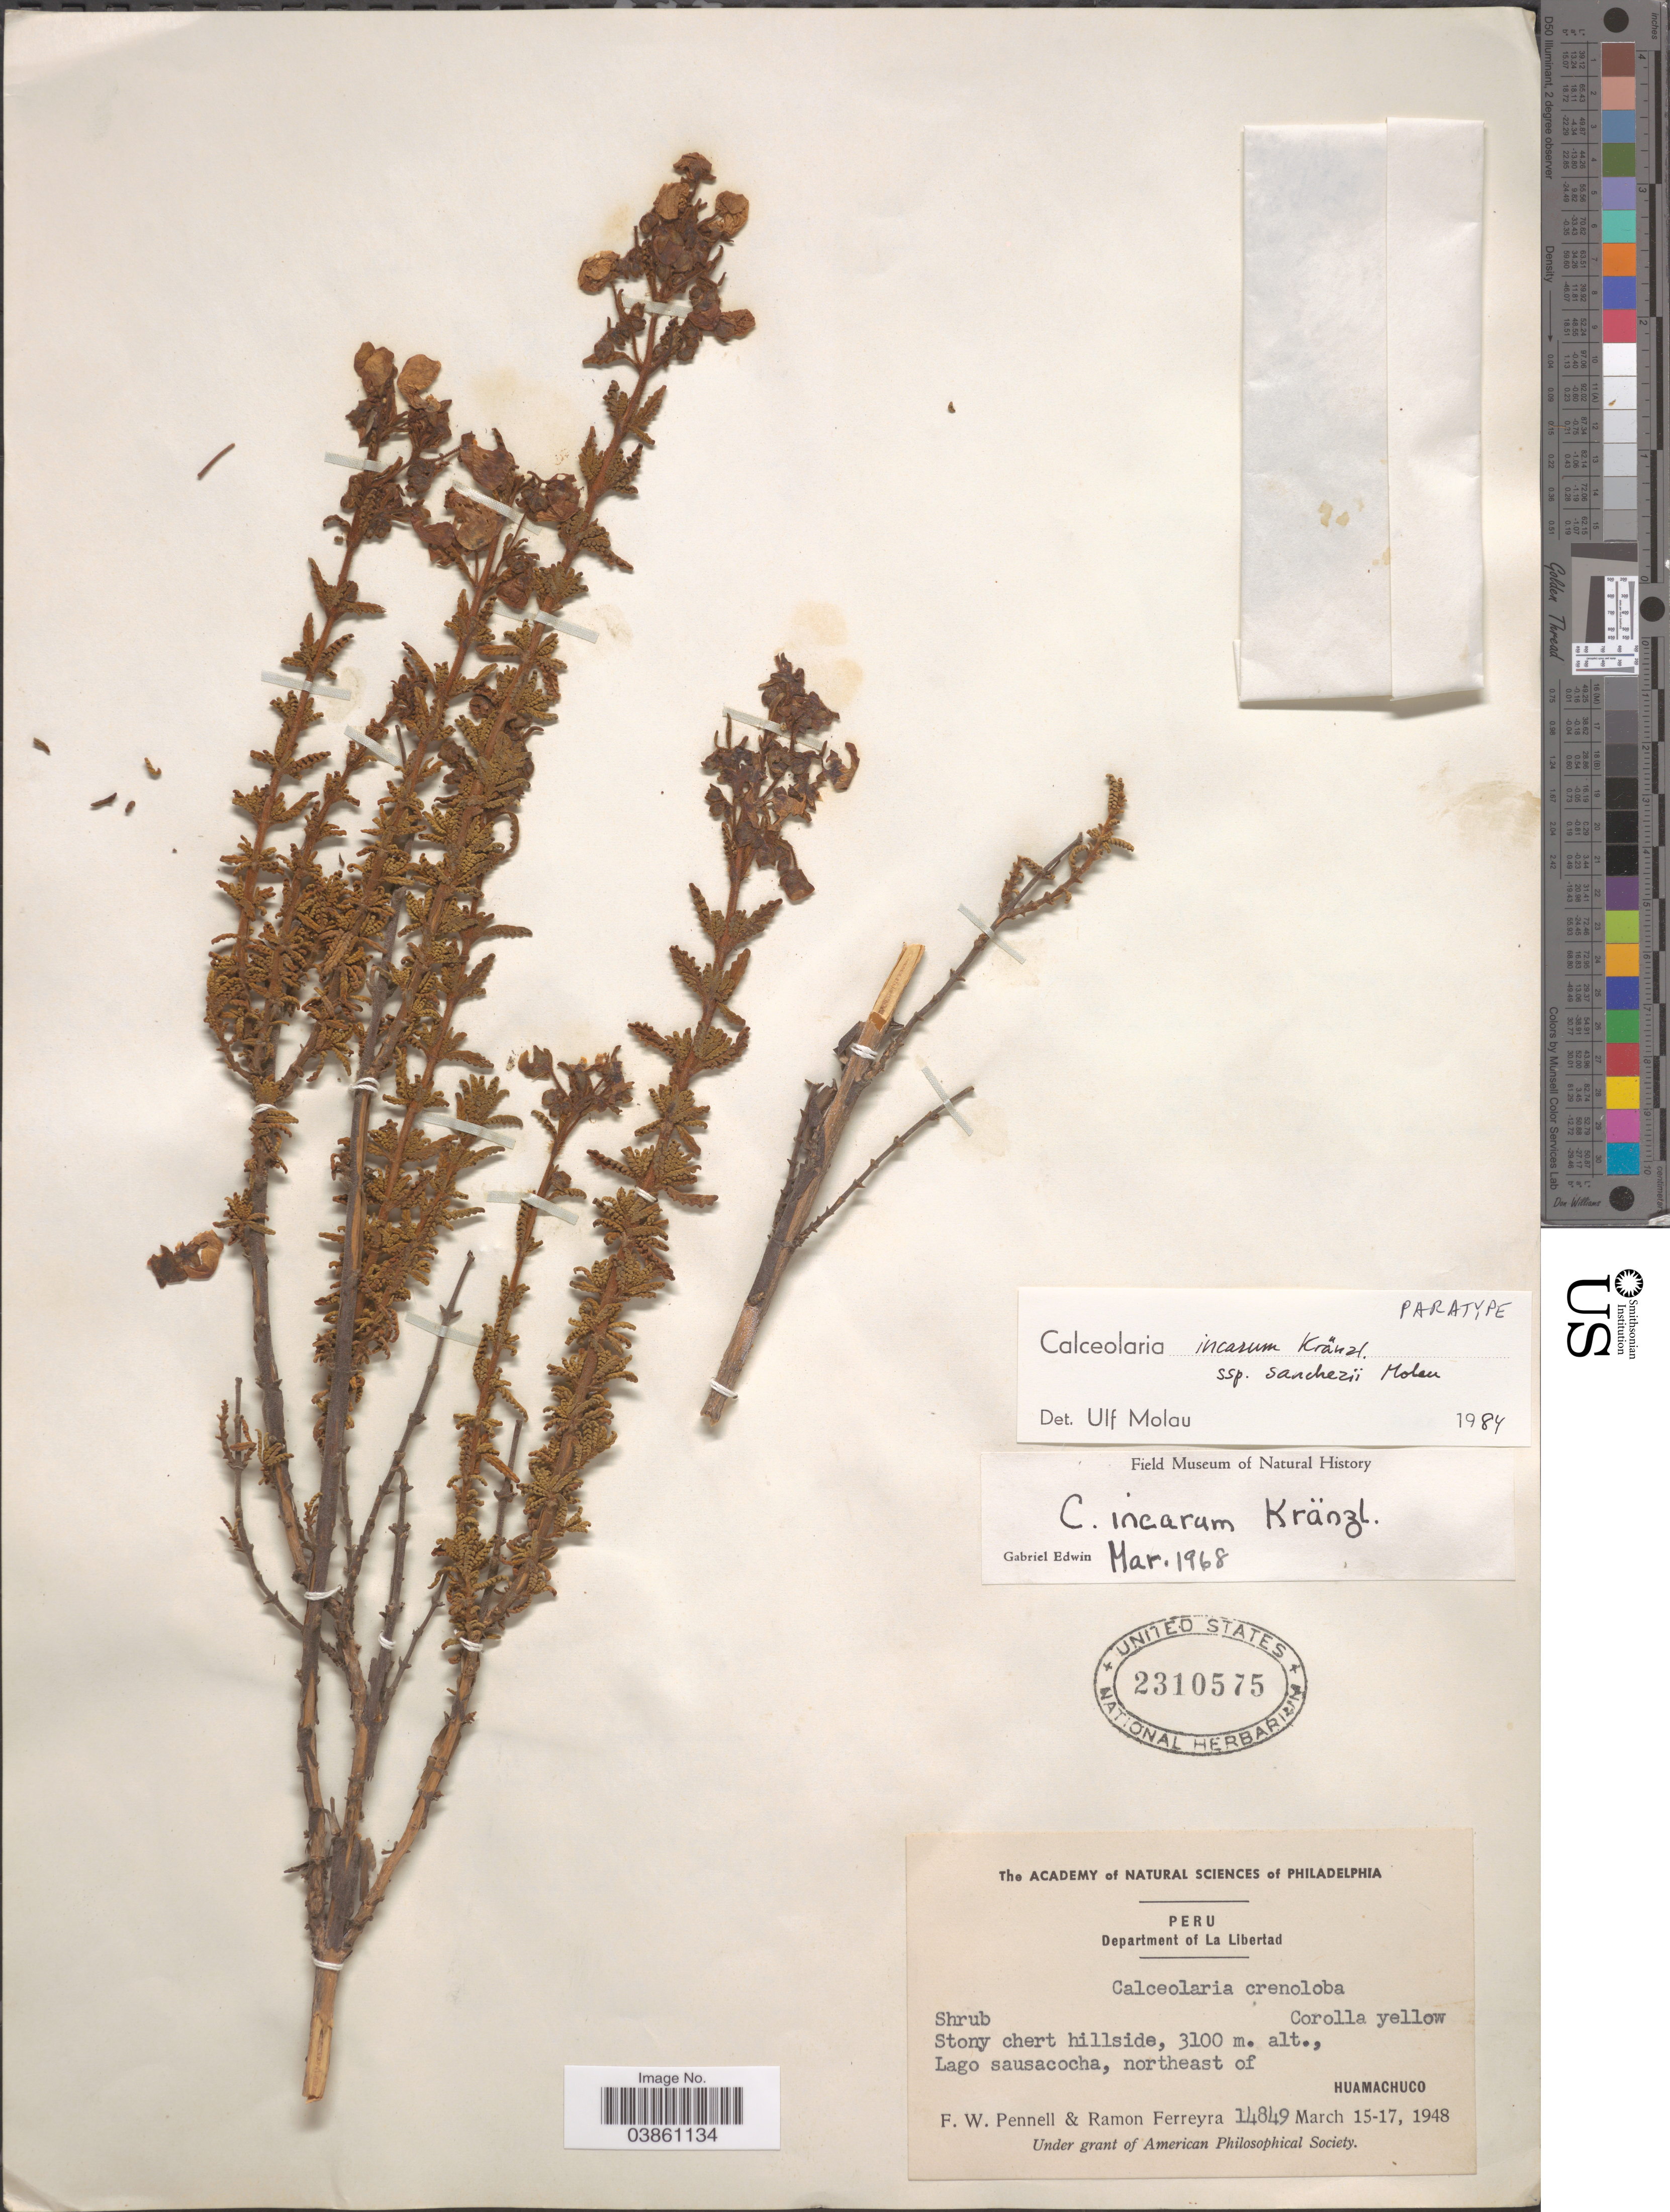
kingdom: Plantae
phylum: Tracheophyta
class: Magnoliopsida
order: Lamiales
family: Calceolariaceae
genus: Calceolaria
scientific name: Calceolaria incarum subsp. sanchezii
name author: Molau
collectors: F. W. Pennell & R. A. Ferreyra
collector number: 14849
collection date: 1948-03-15/1948-03-17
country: Peru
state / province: La Libertad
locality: Department of La Libertad. Lago sausacocha, northeast of Huamachuco.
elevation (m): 3100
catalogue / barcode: US 2310575